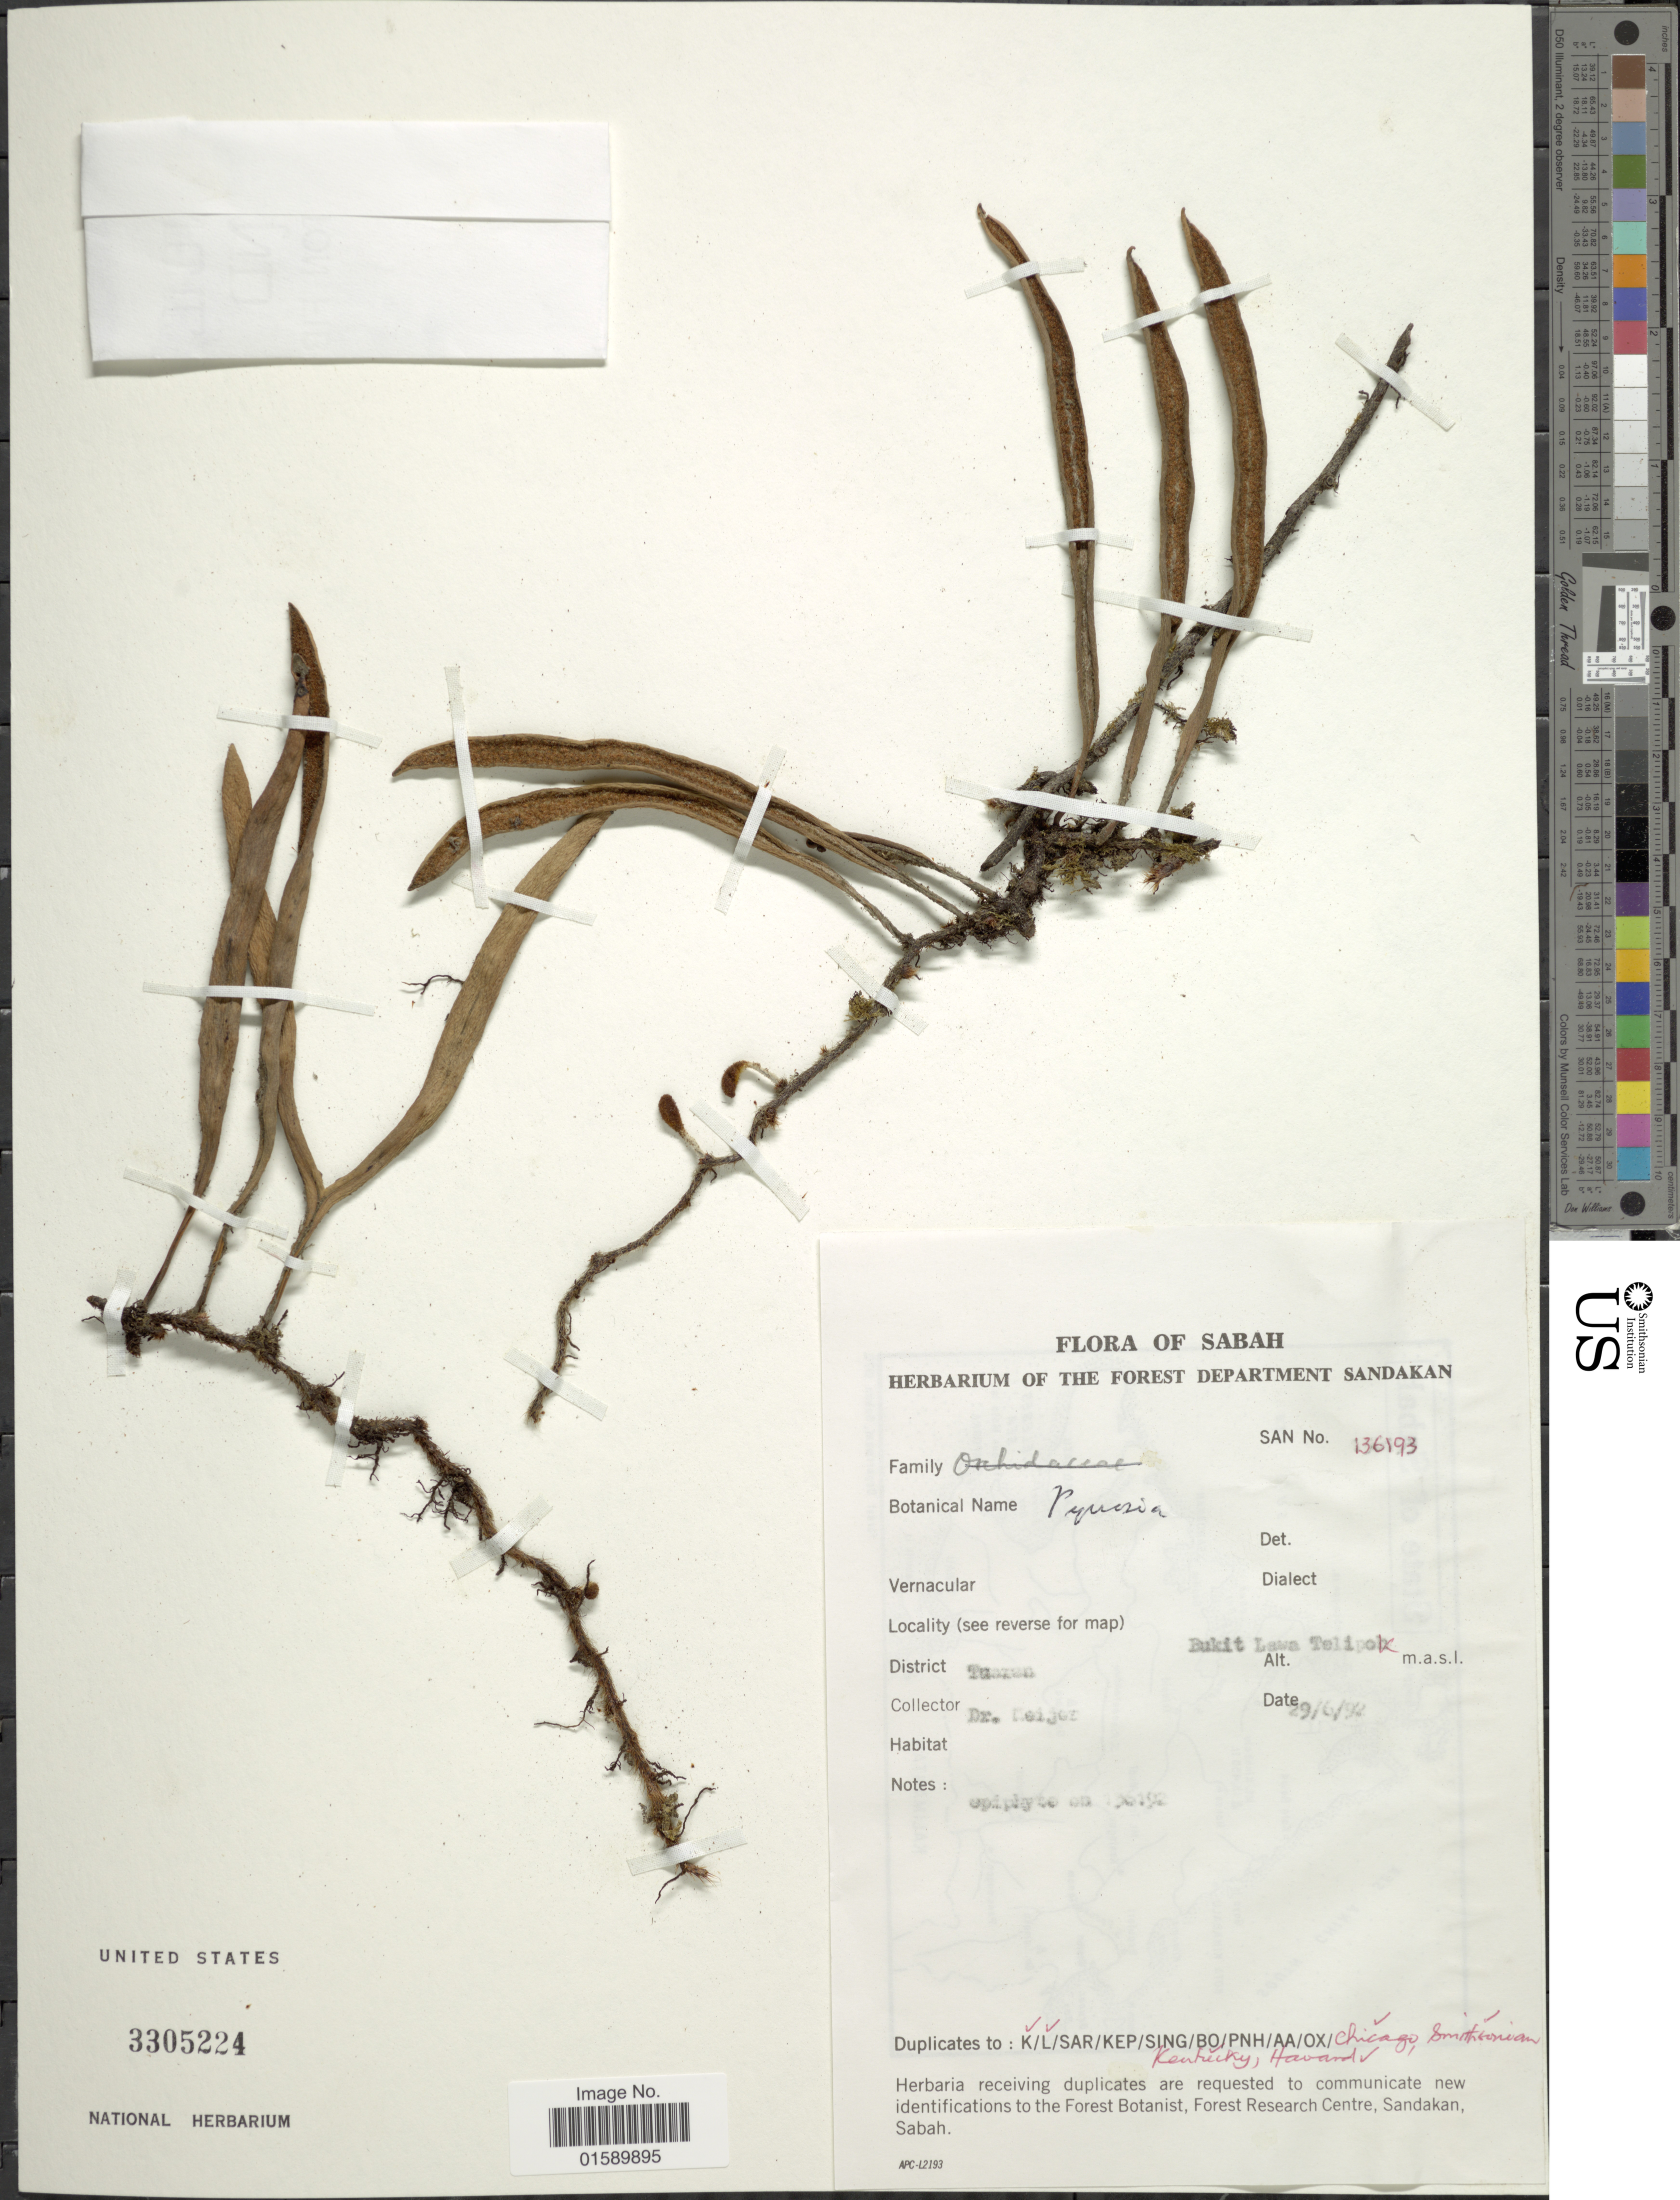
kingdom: Plantae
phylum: Tracheophyta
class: Polypodiopsida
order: Polypodiales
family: Polypodiaceae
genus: Pyrrosia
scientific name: Pyrrosia sp.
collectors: W. Meijer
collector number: SAN 136193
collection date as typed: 29/6/92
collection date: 1992-06-29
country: Malaysia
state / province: Sabah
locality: Sabah, District Tua [illegible text], Bukit Lawa Telipok. [interpreted]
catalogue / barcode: US 3305224